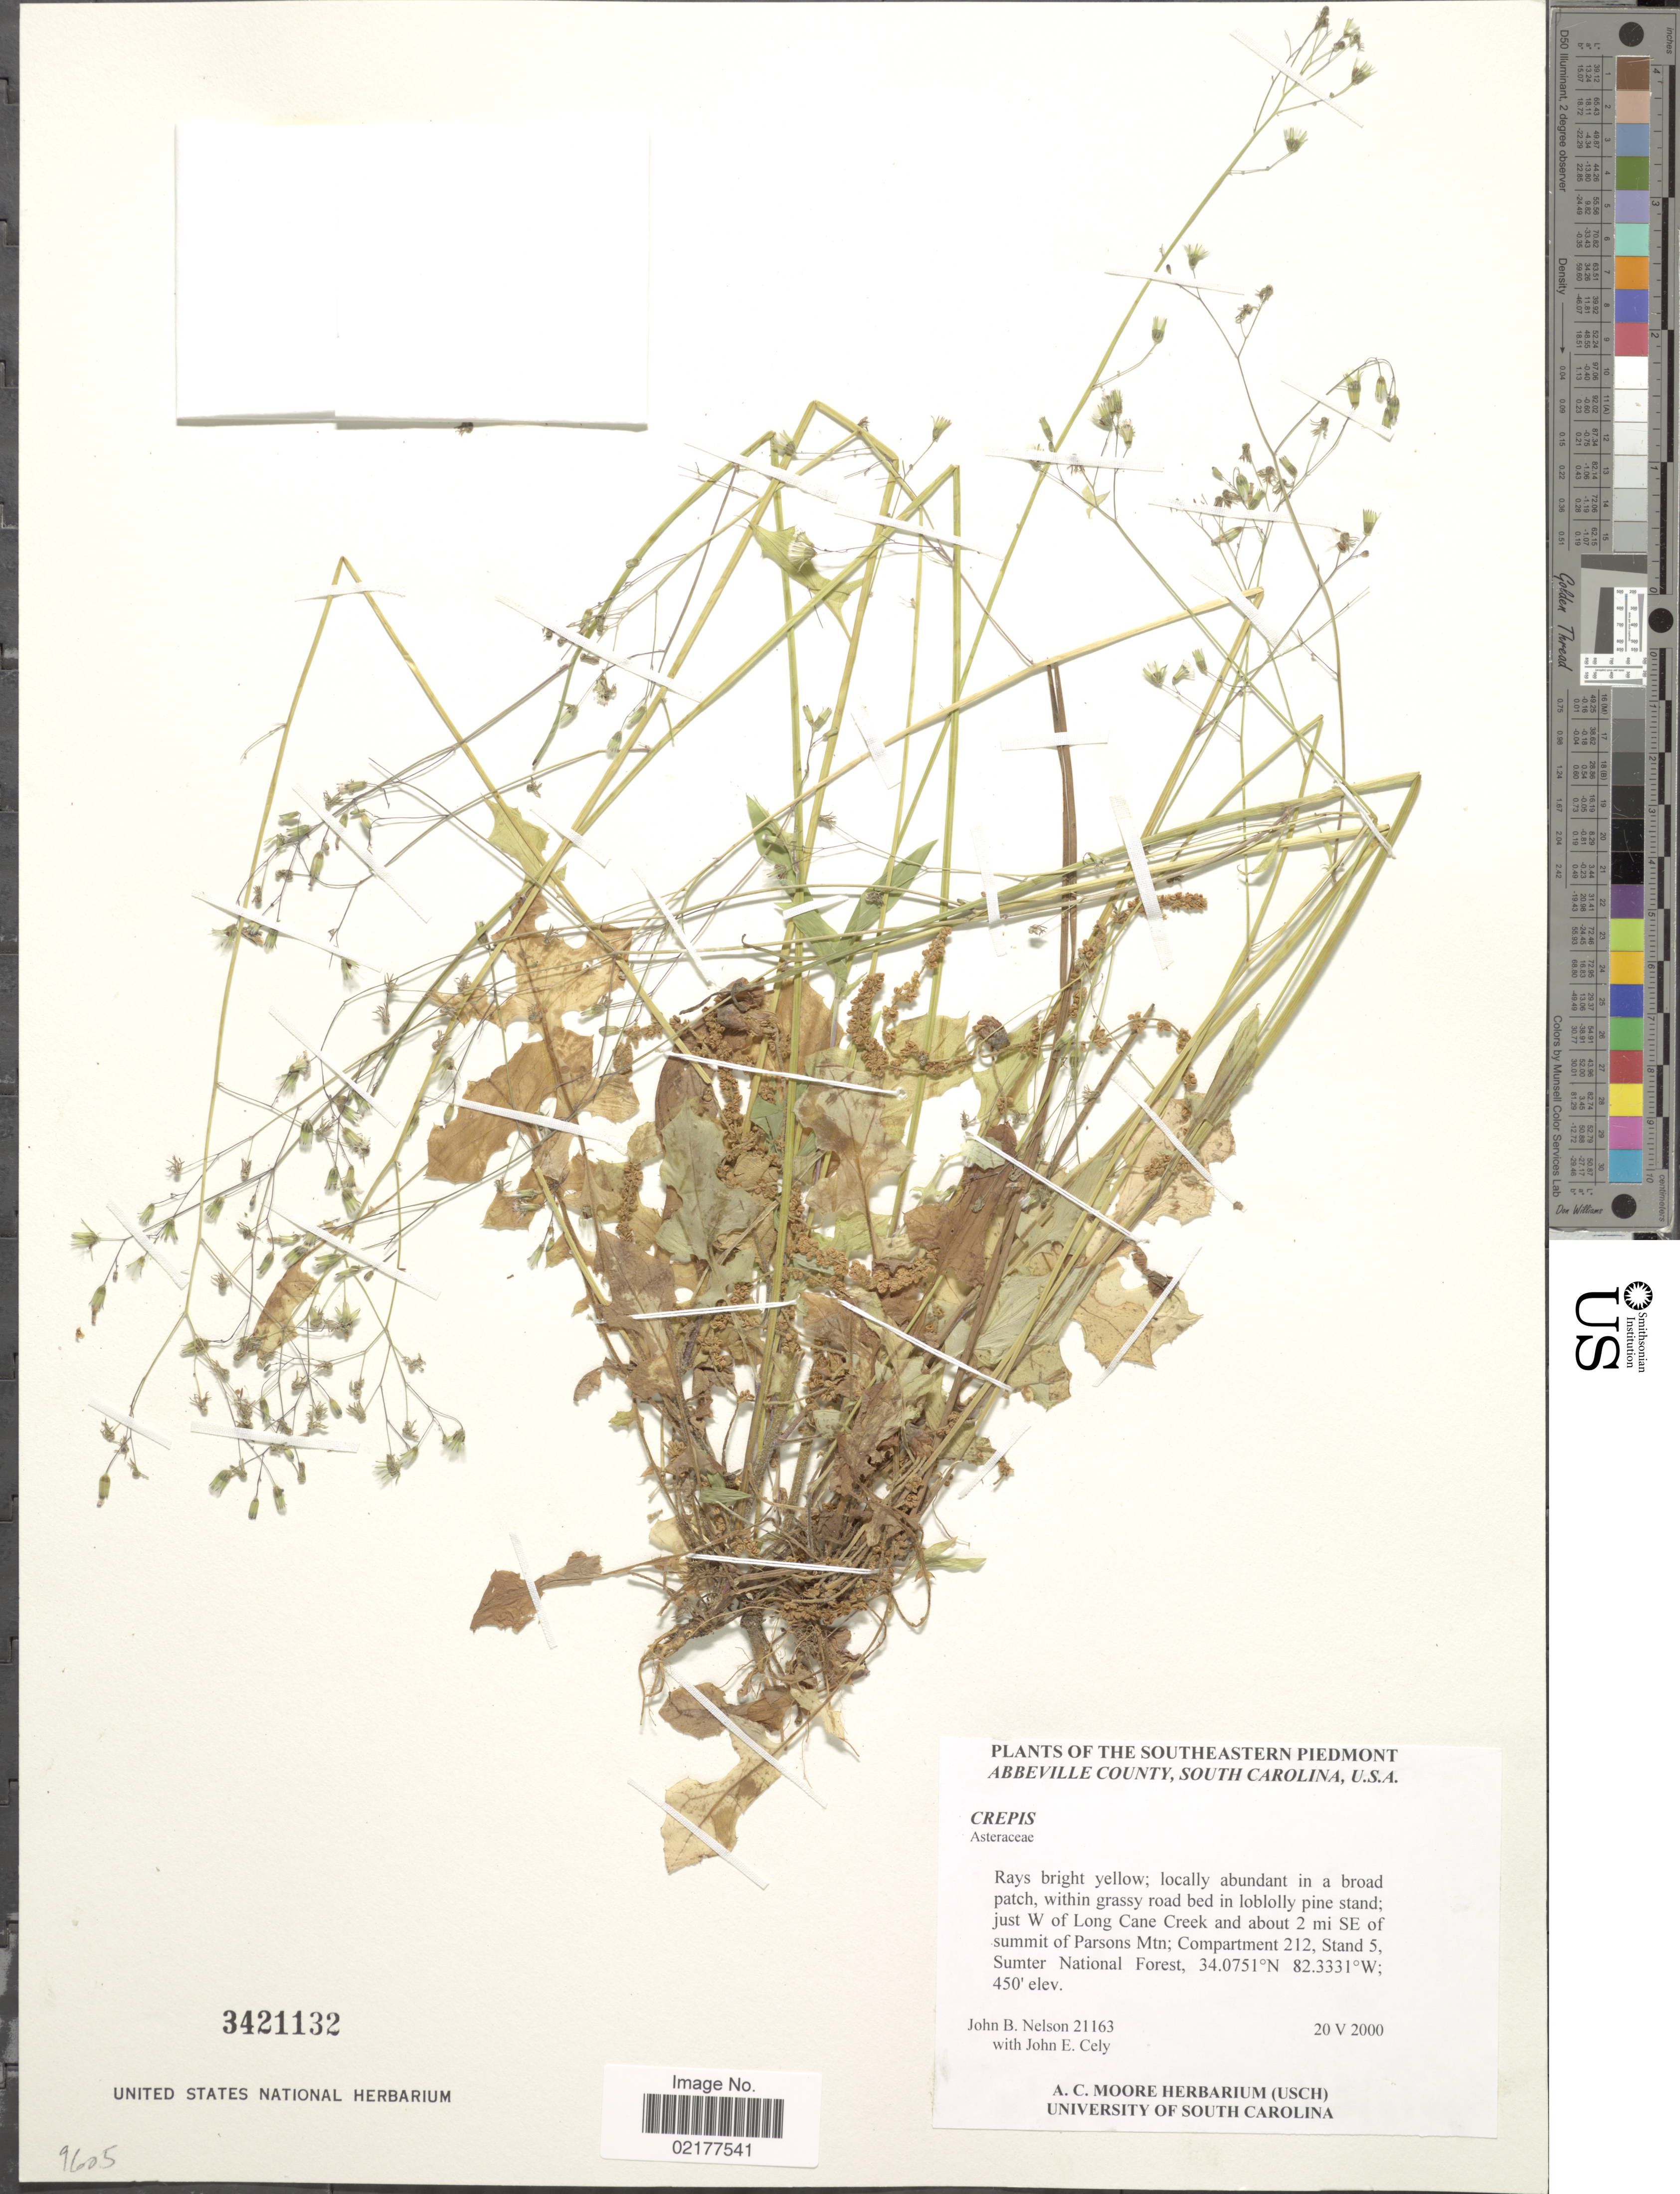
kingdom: Plantae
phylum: Tracheophyta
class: Magnoliopsida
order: Asterales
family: Asteraceae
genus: Crepis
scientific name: Crepis sp.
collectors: J. B. Nelson & J. Cely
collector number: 21163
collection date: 2000-05-20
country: United States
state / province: South Carolina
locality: Southeastern Piedmont, Abbeville County. just W of Long Cane Creek and about 2 mi SE of summit of Parsons Mtn; Compartment 212, Stand 5, Sumter National Forest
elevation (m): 137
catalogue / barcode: US 3421132